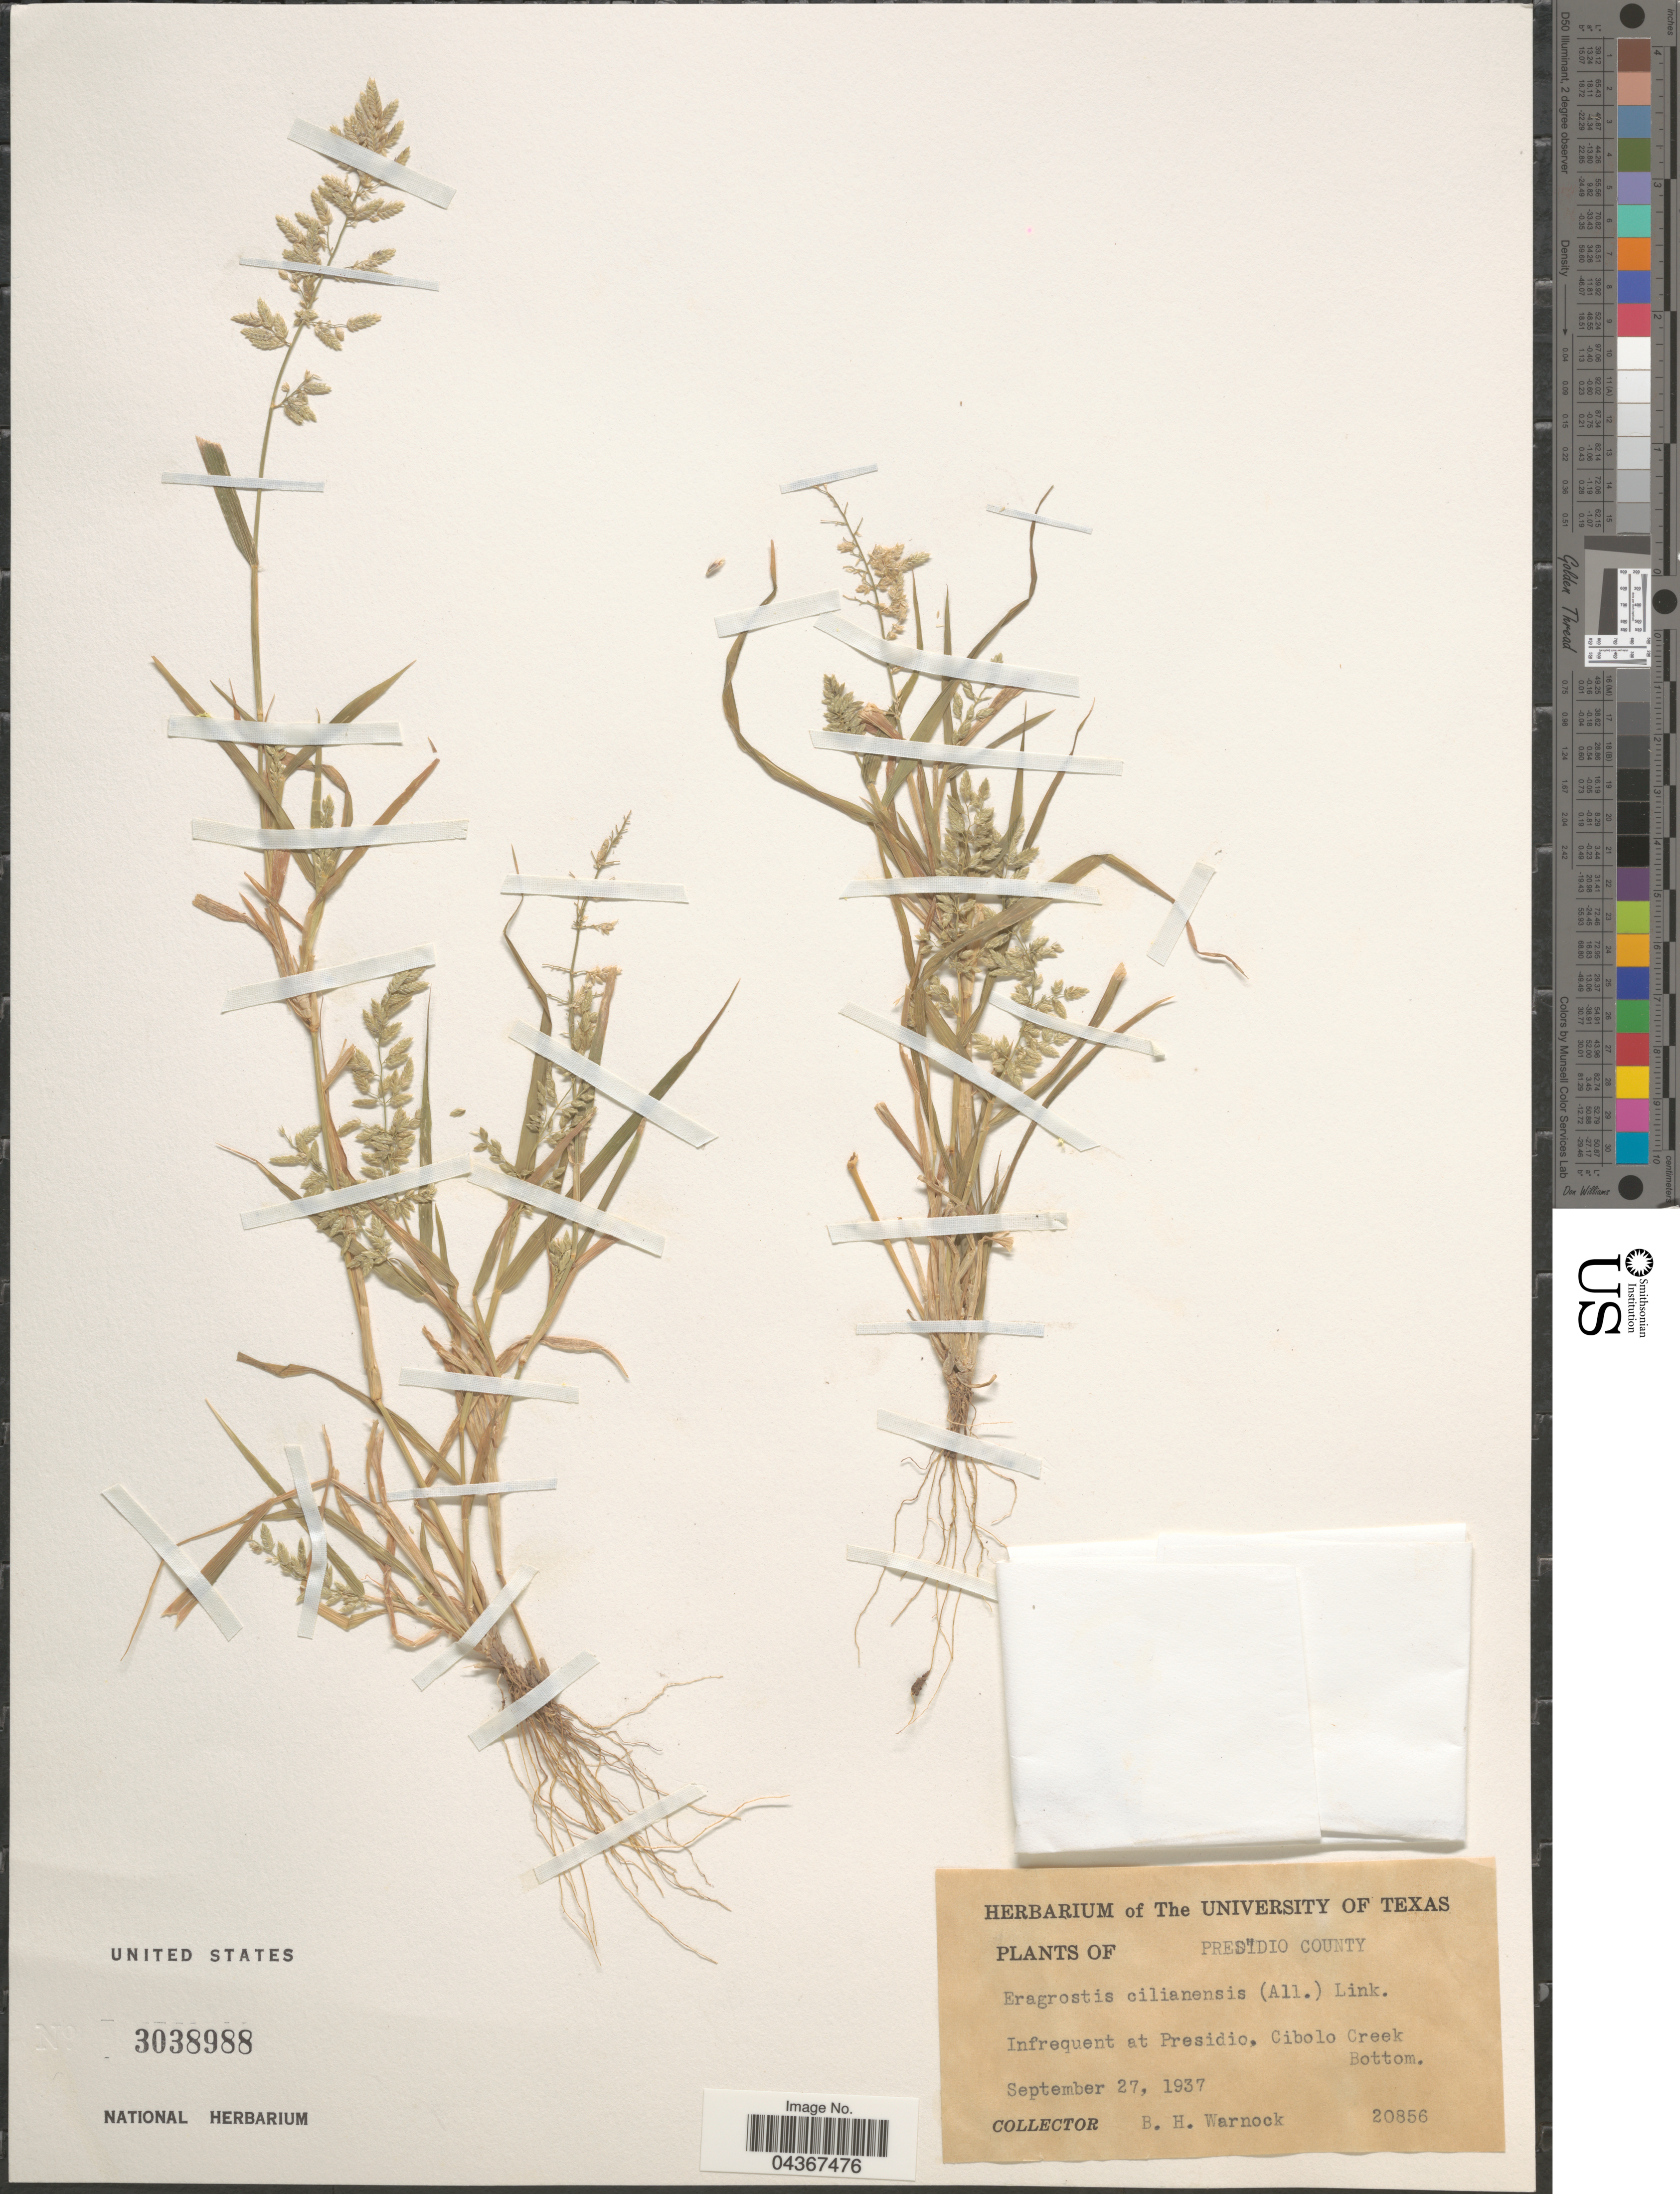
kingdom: Plantae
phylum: Tracheophyta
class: Liliopsida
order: Poales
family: Poaceae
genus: Eragrostis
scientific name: Eragrostis cilianensis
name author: (Bellardi) Vignolo ex Janch.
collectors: B. H. Warnock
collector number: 20856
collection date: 1937-09-27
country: United States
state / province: Texas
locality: Presidio County. Infrequent at Presidio, Cibolo Creek Bottom.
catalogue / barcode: US 3038988